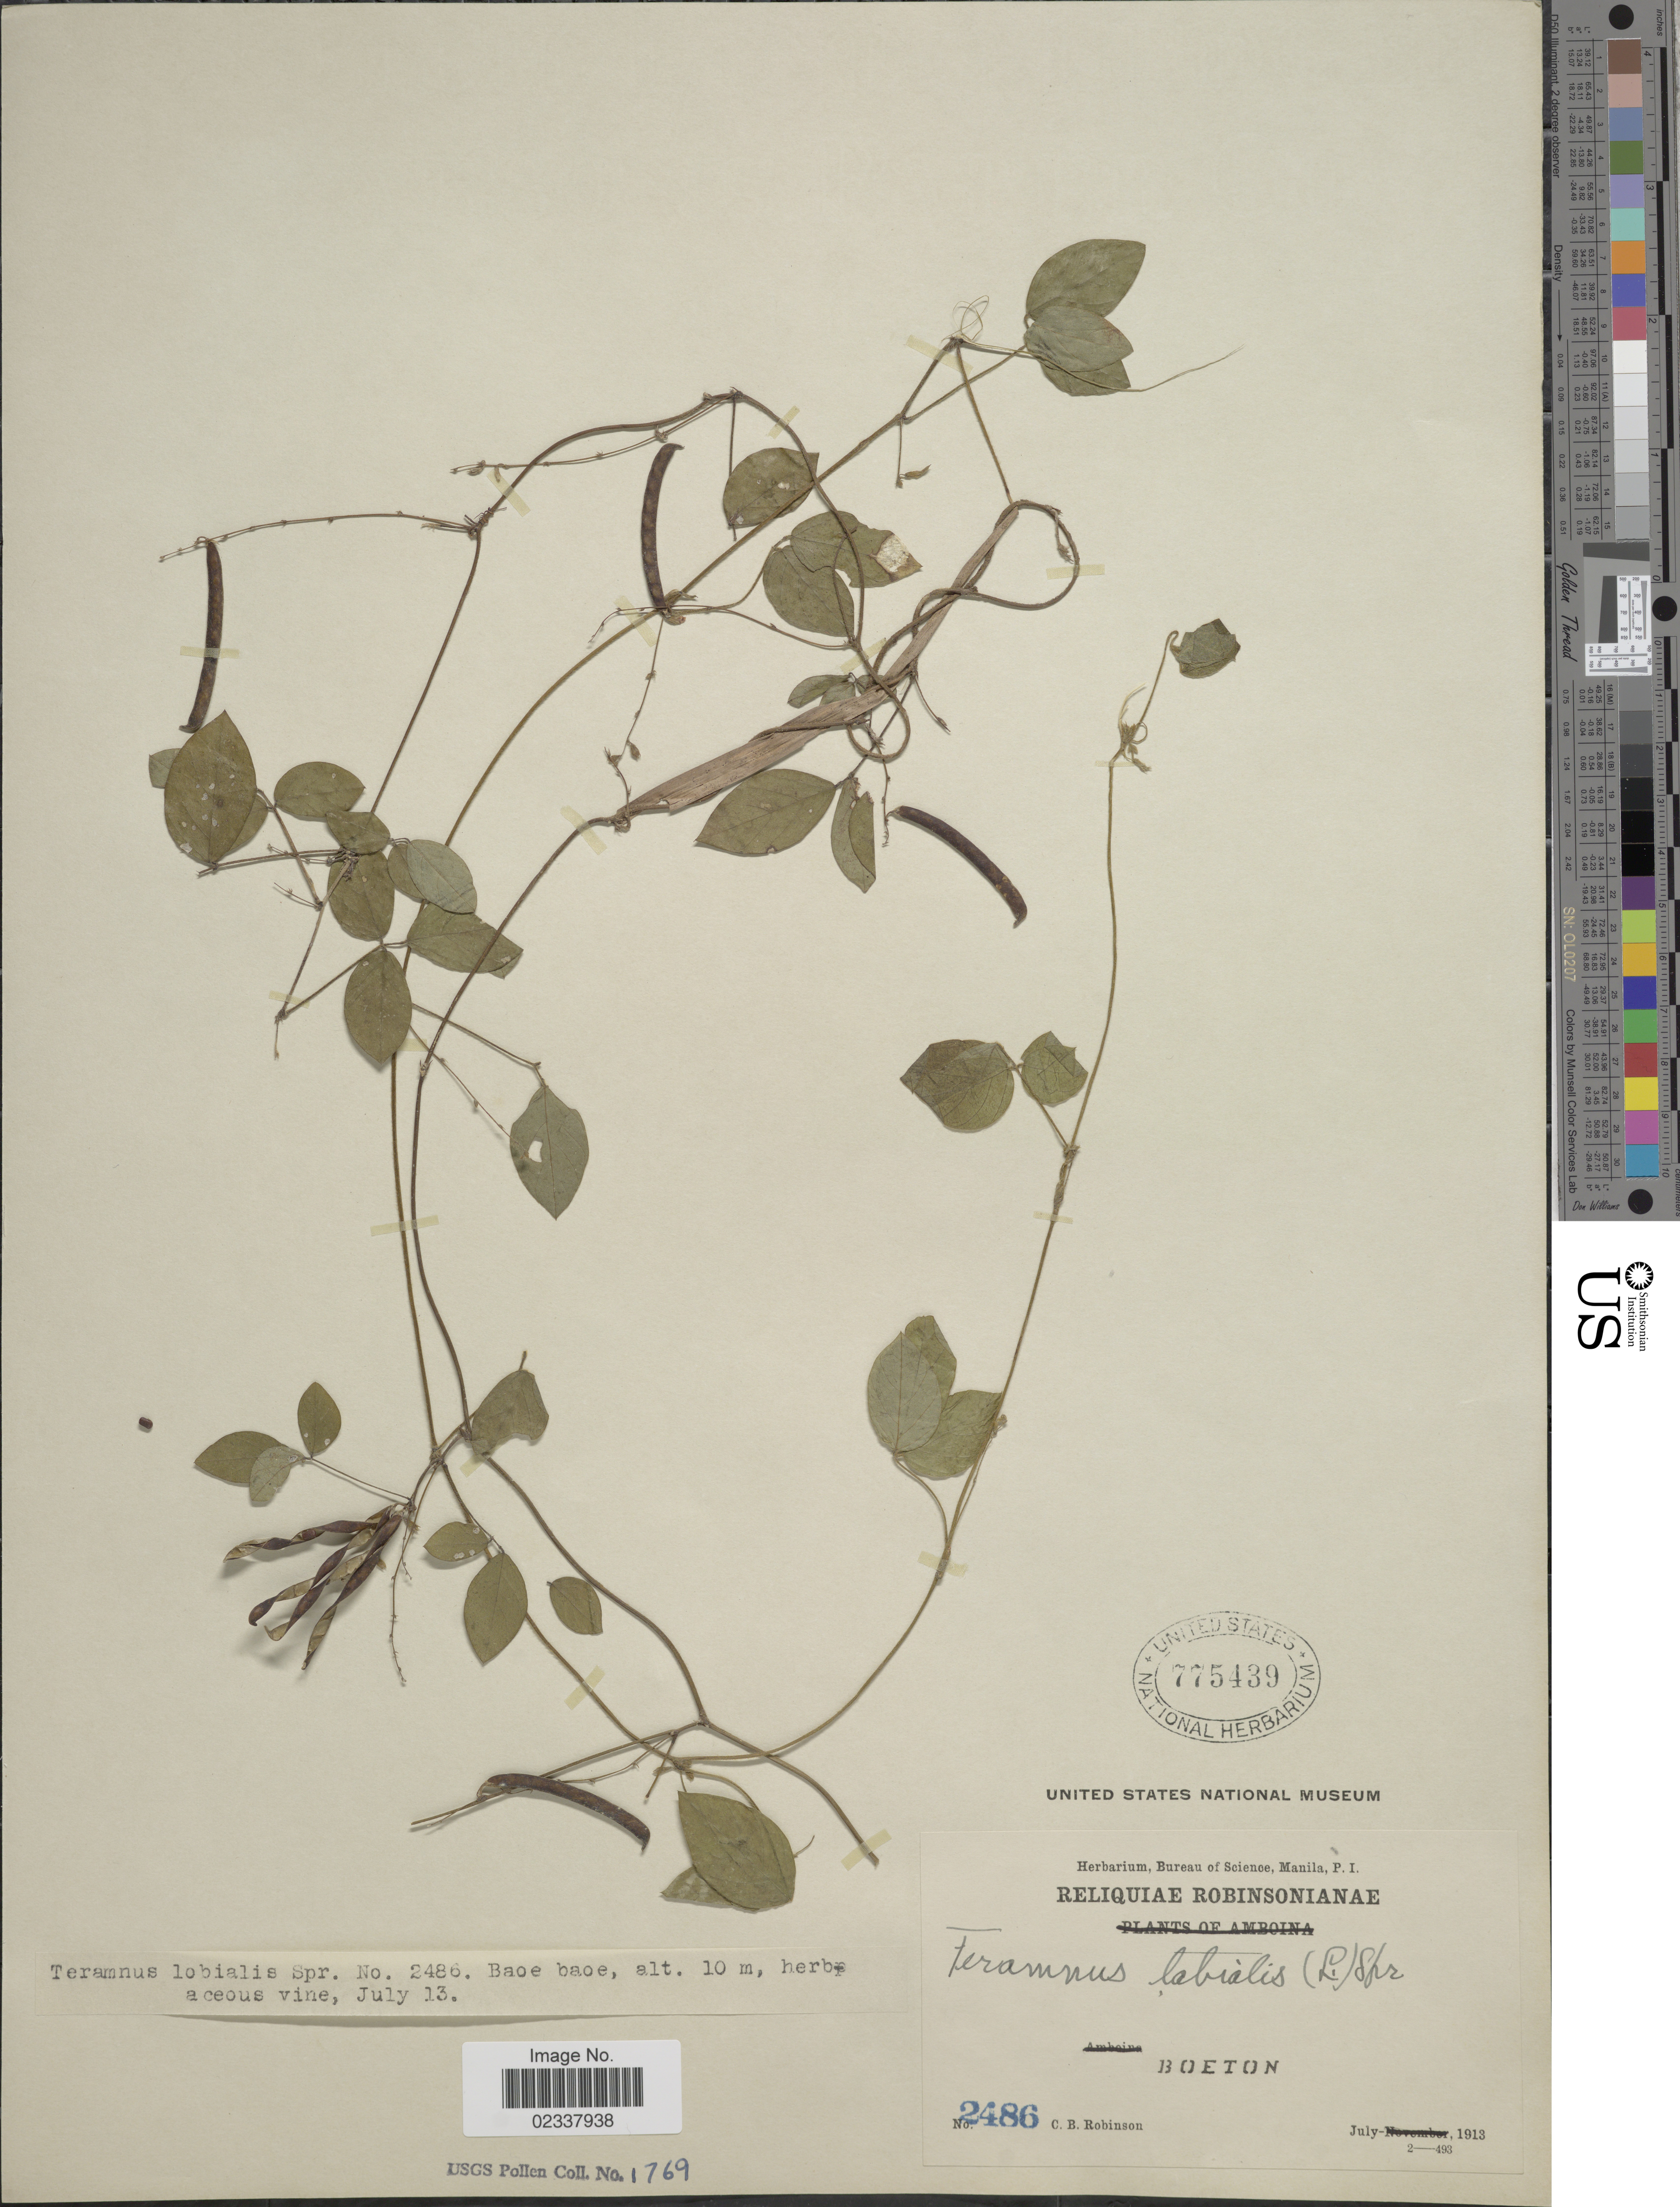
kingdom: Plantae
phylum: Tracheophyta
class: Magnoliopsida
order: Fabales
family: Fabaceae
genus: Teramnus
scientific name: Teramnus labialis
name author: (L. f.) Spreng.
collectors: C. Robinson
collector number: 2486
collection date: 1913-07-13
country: Indonesia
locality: Baoe baoe, Boeton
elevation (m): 10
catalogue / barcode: US 775439